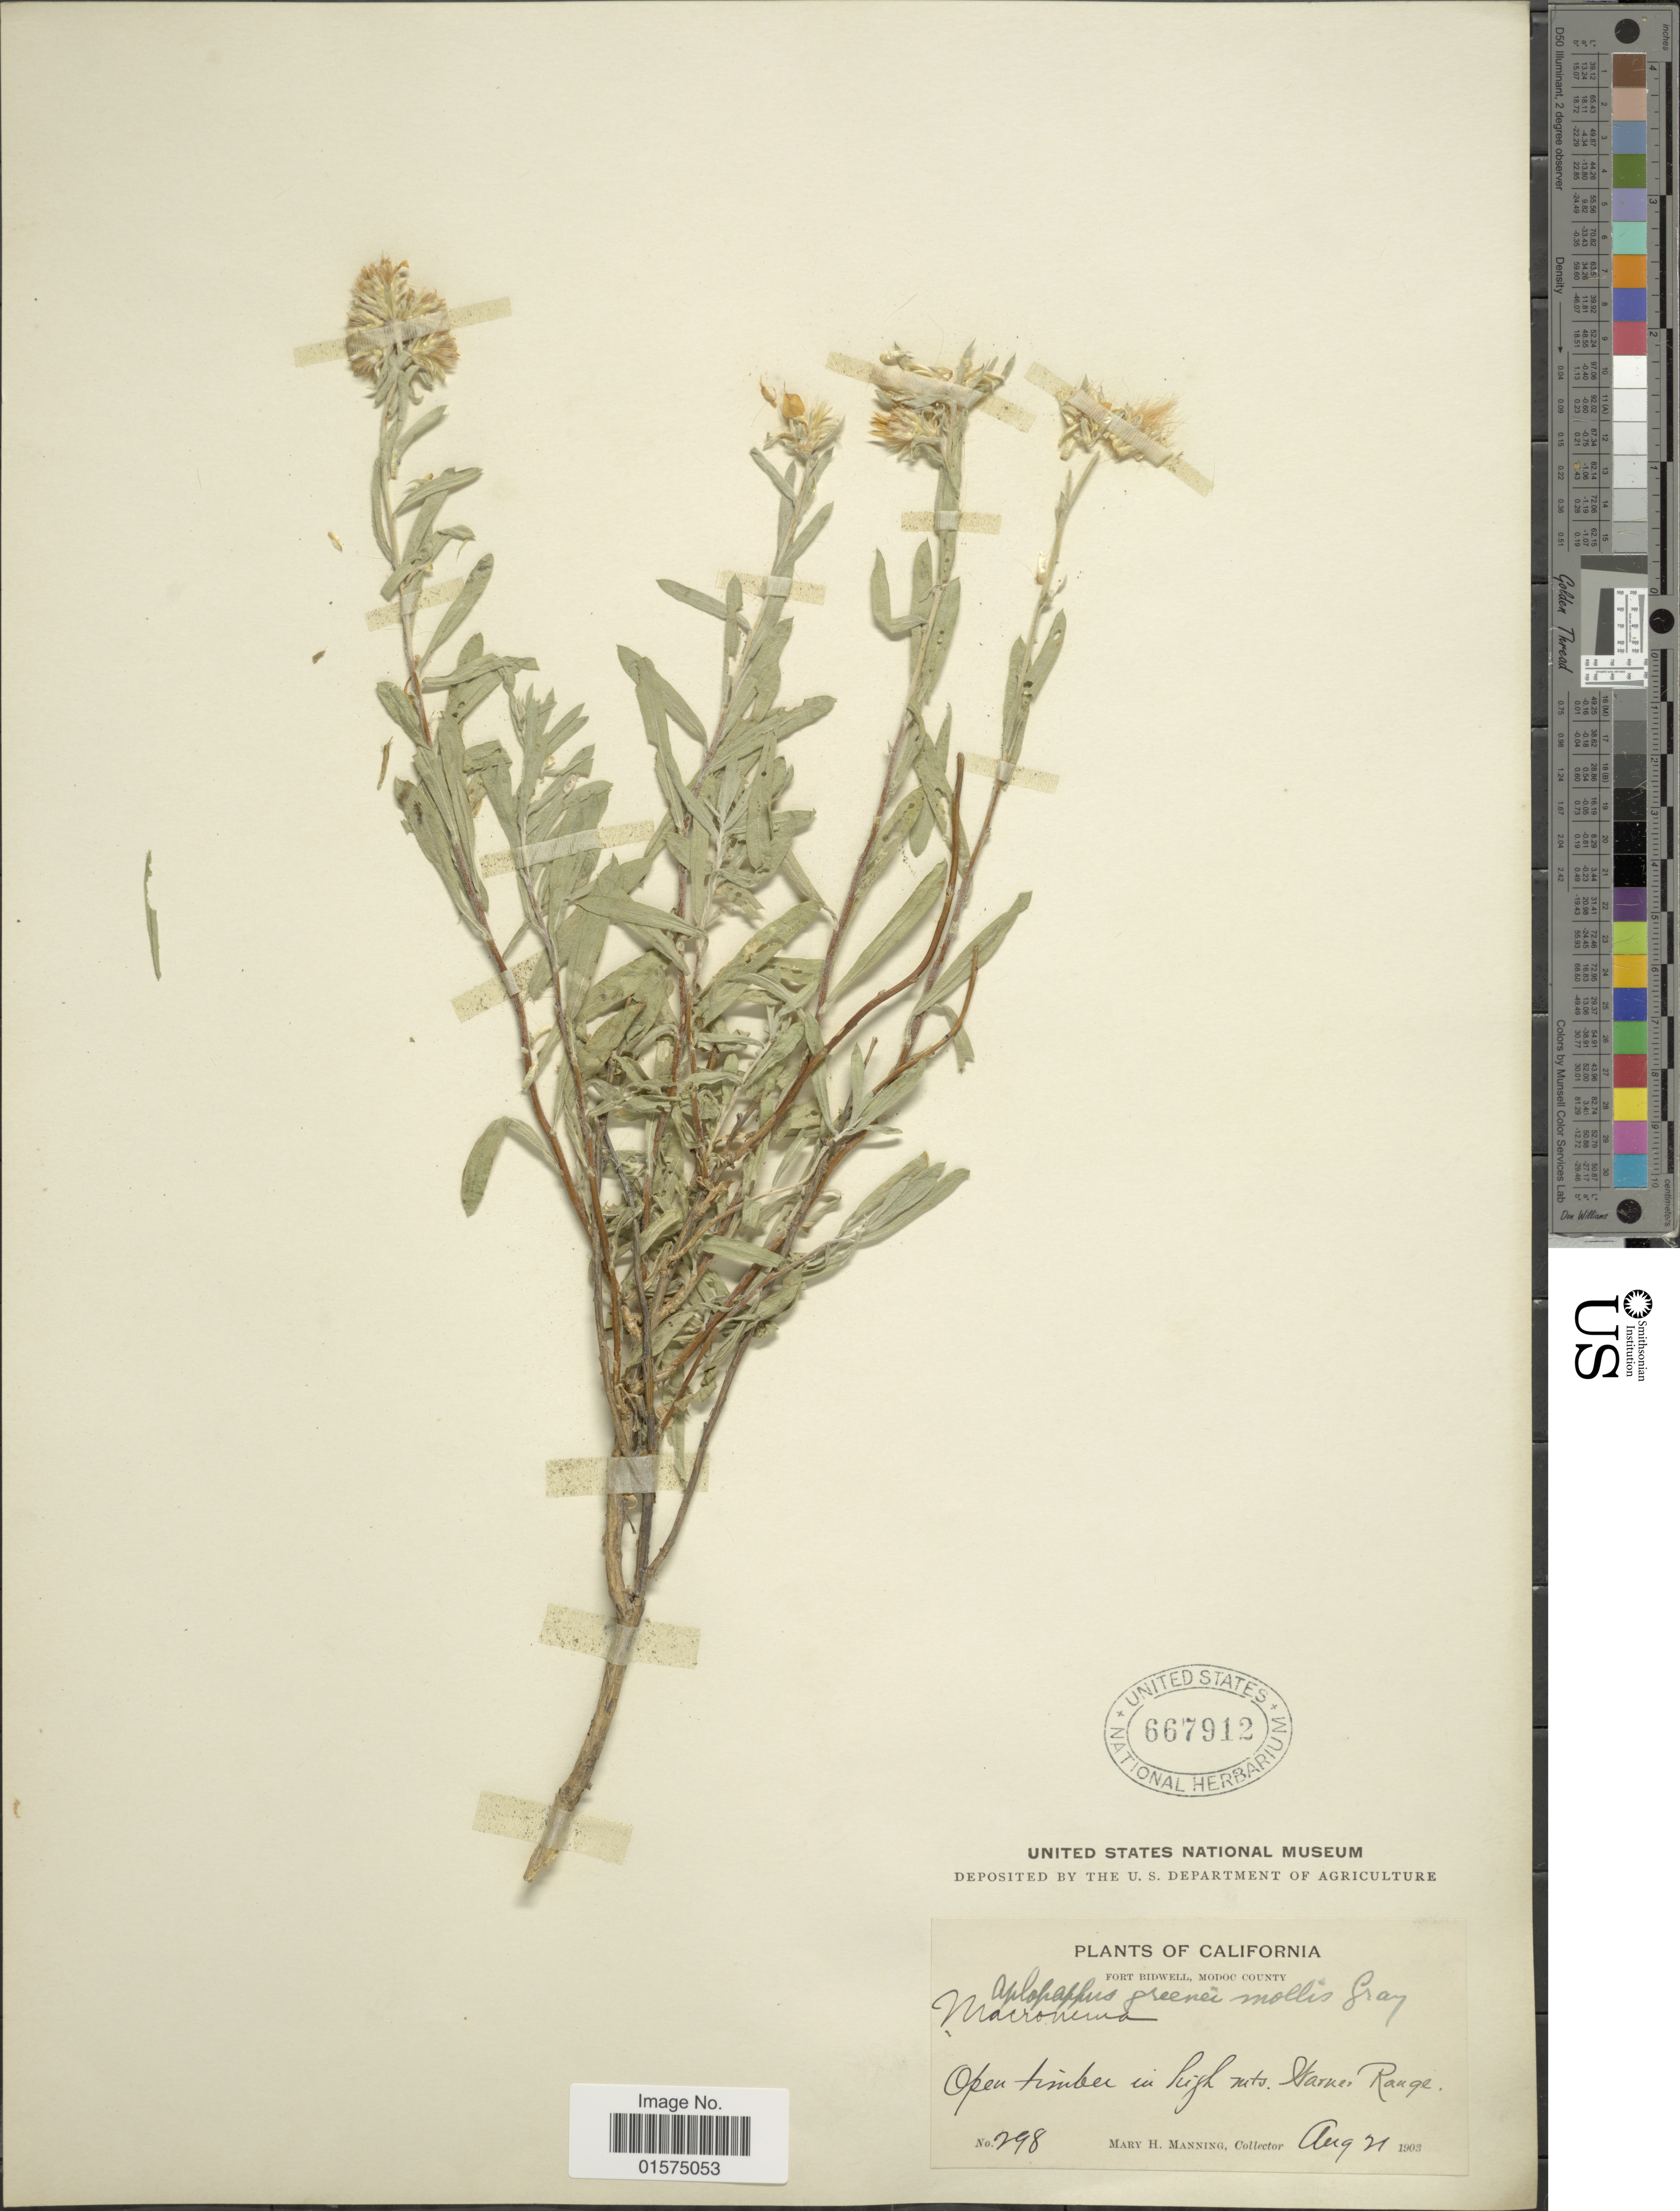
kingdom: Plantae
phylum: Tracheophyta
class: Magnoliopsida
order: Asterales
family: Asteraceae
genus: Ericameria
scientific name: Ericameria greenei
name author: (A. Gray) G.L. Nesom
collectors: M. Manning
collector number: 298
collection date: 1903-08-21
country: United States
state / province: California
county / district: Modoc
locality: Fort Bidwell, Modoc County. Open timber in high mts. Warner Range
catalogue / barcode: US 667912